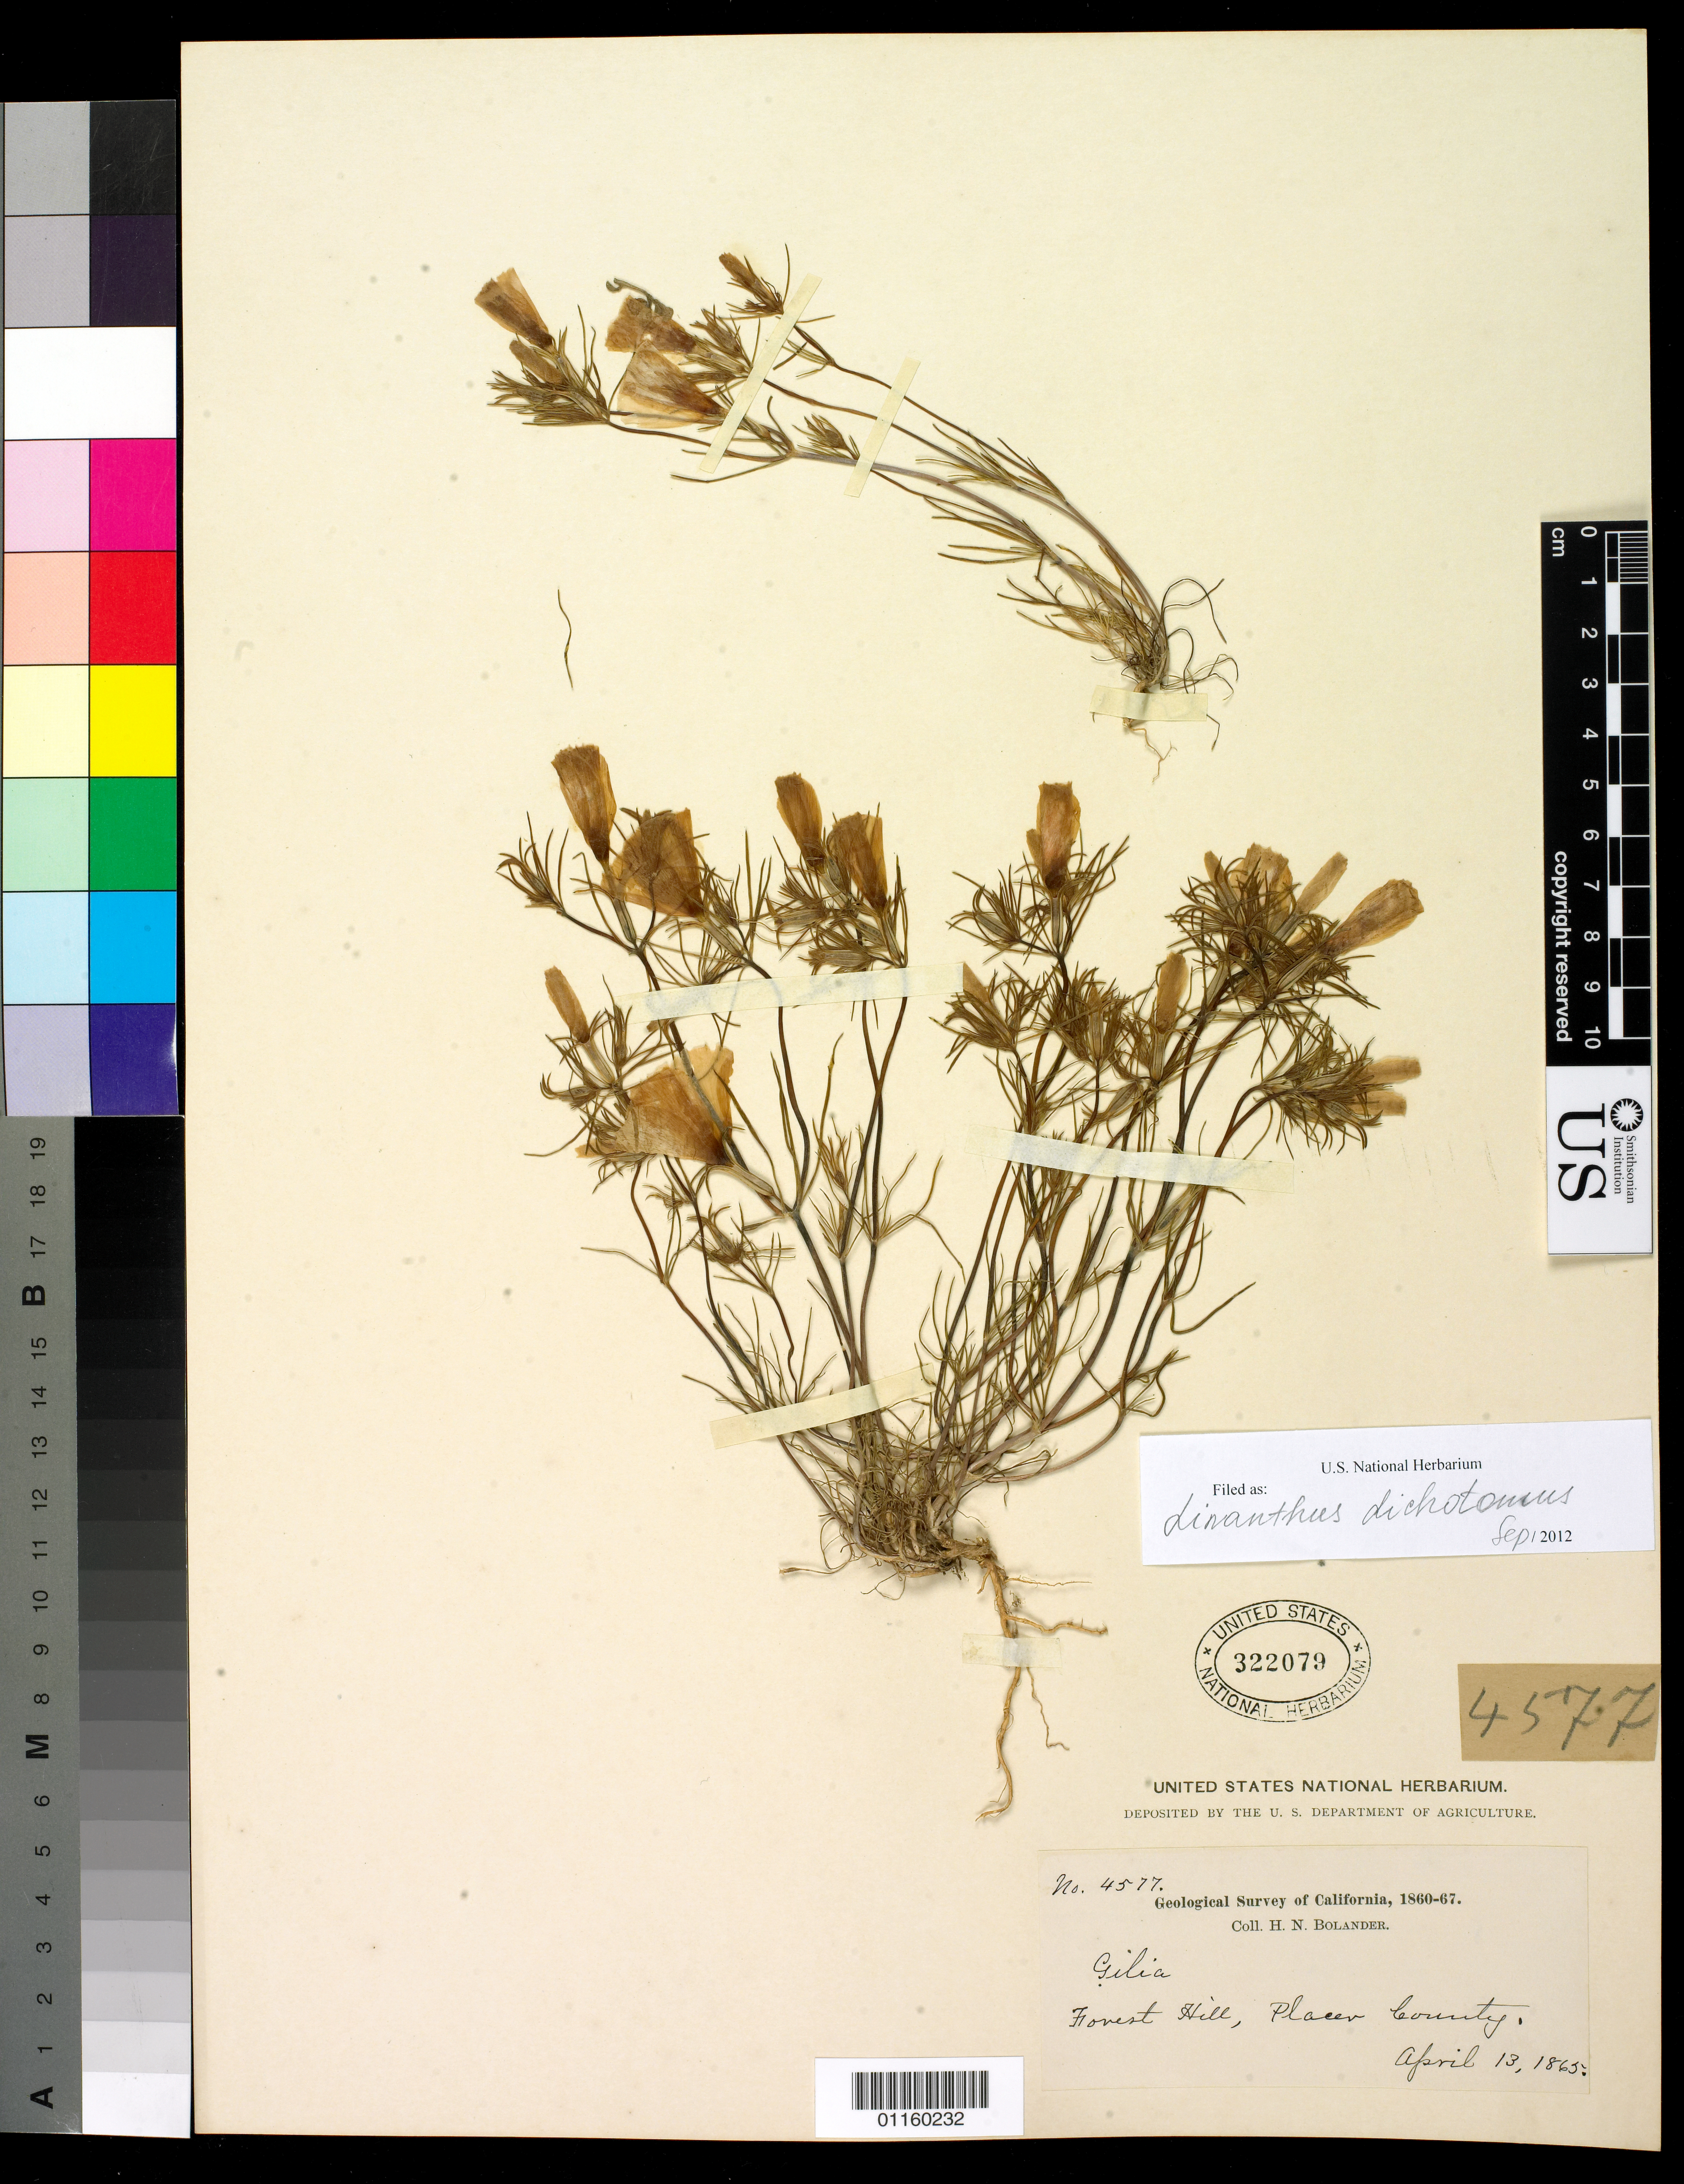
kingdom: Plantae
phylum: Tracheophyta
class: Magnoliopsida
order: Ericales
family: Polemoniaceae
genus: Linanthus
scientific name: Linanthus dichotomus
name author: Benth.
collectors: H. Bolander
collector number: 4577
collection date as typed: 13 Apr 1865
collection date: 1865-04-13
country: United States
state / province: California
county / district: Placer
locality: Forest Hill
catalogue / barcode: US 322079